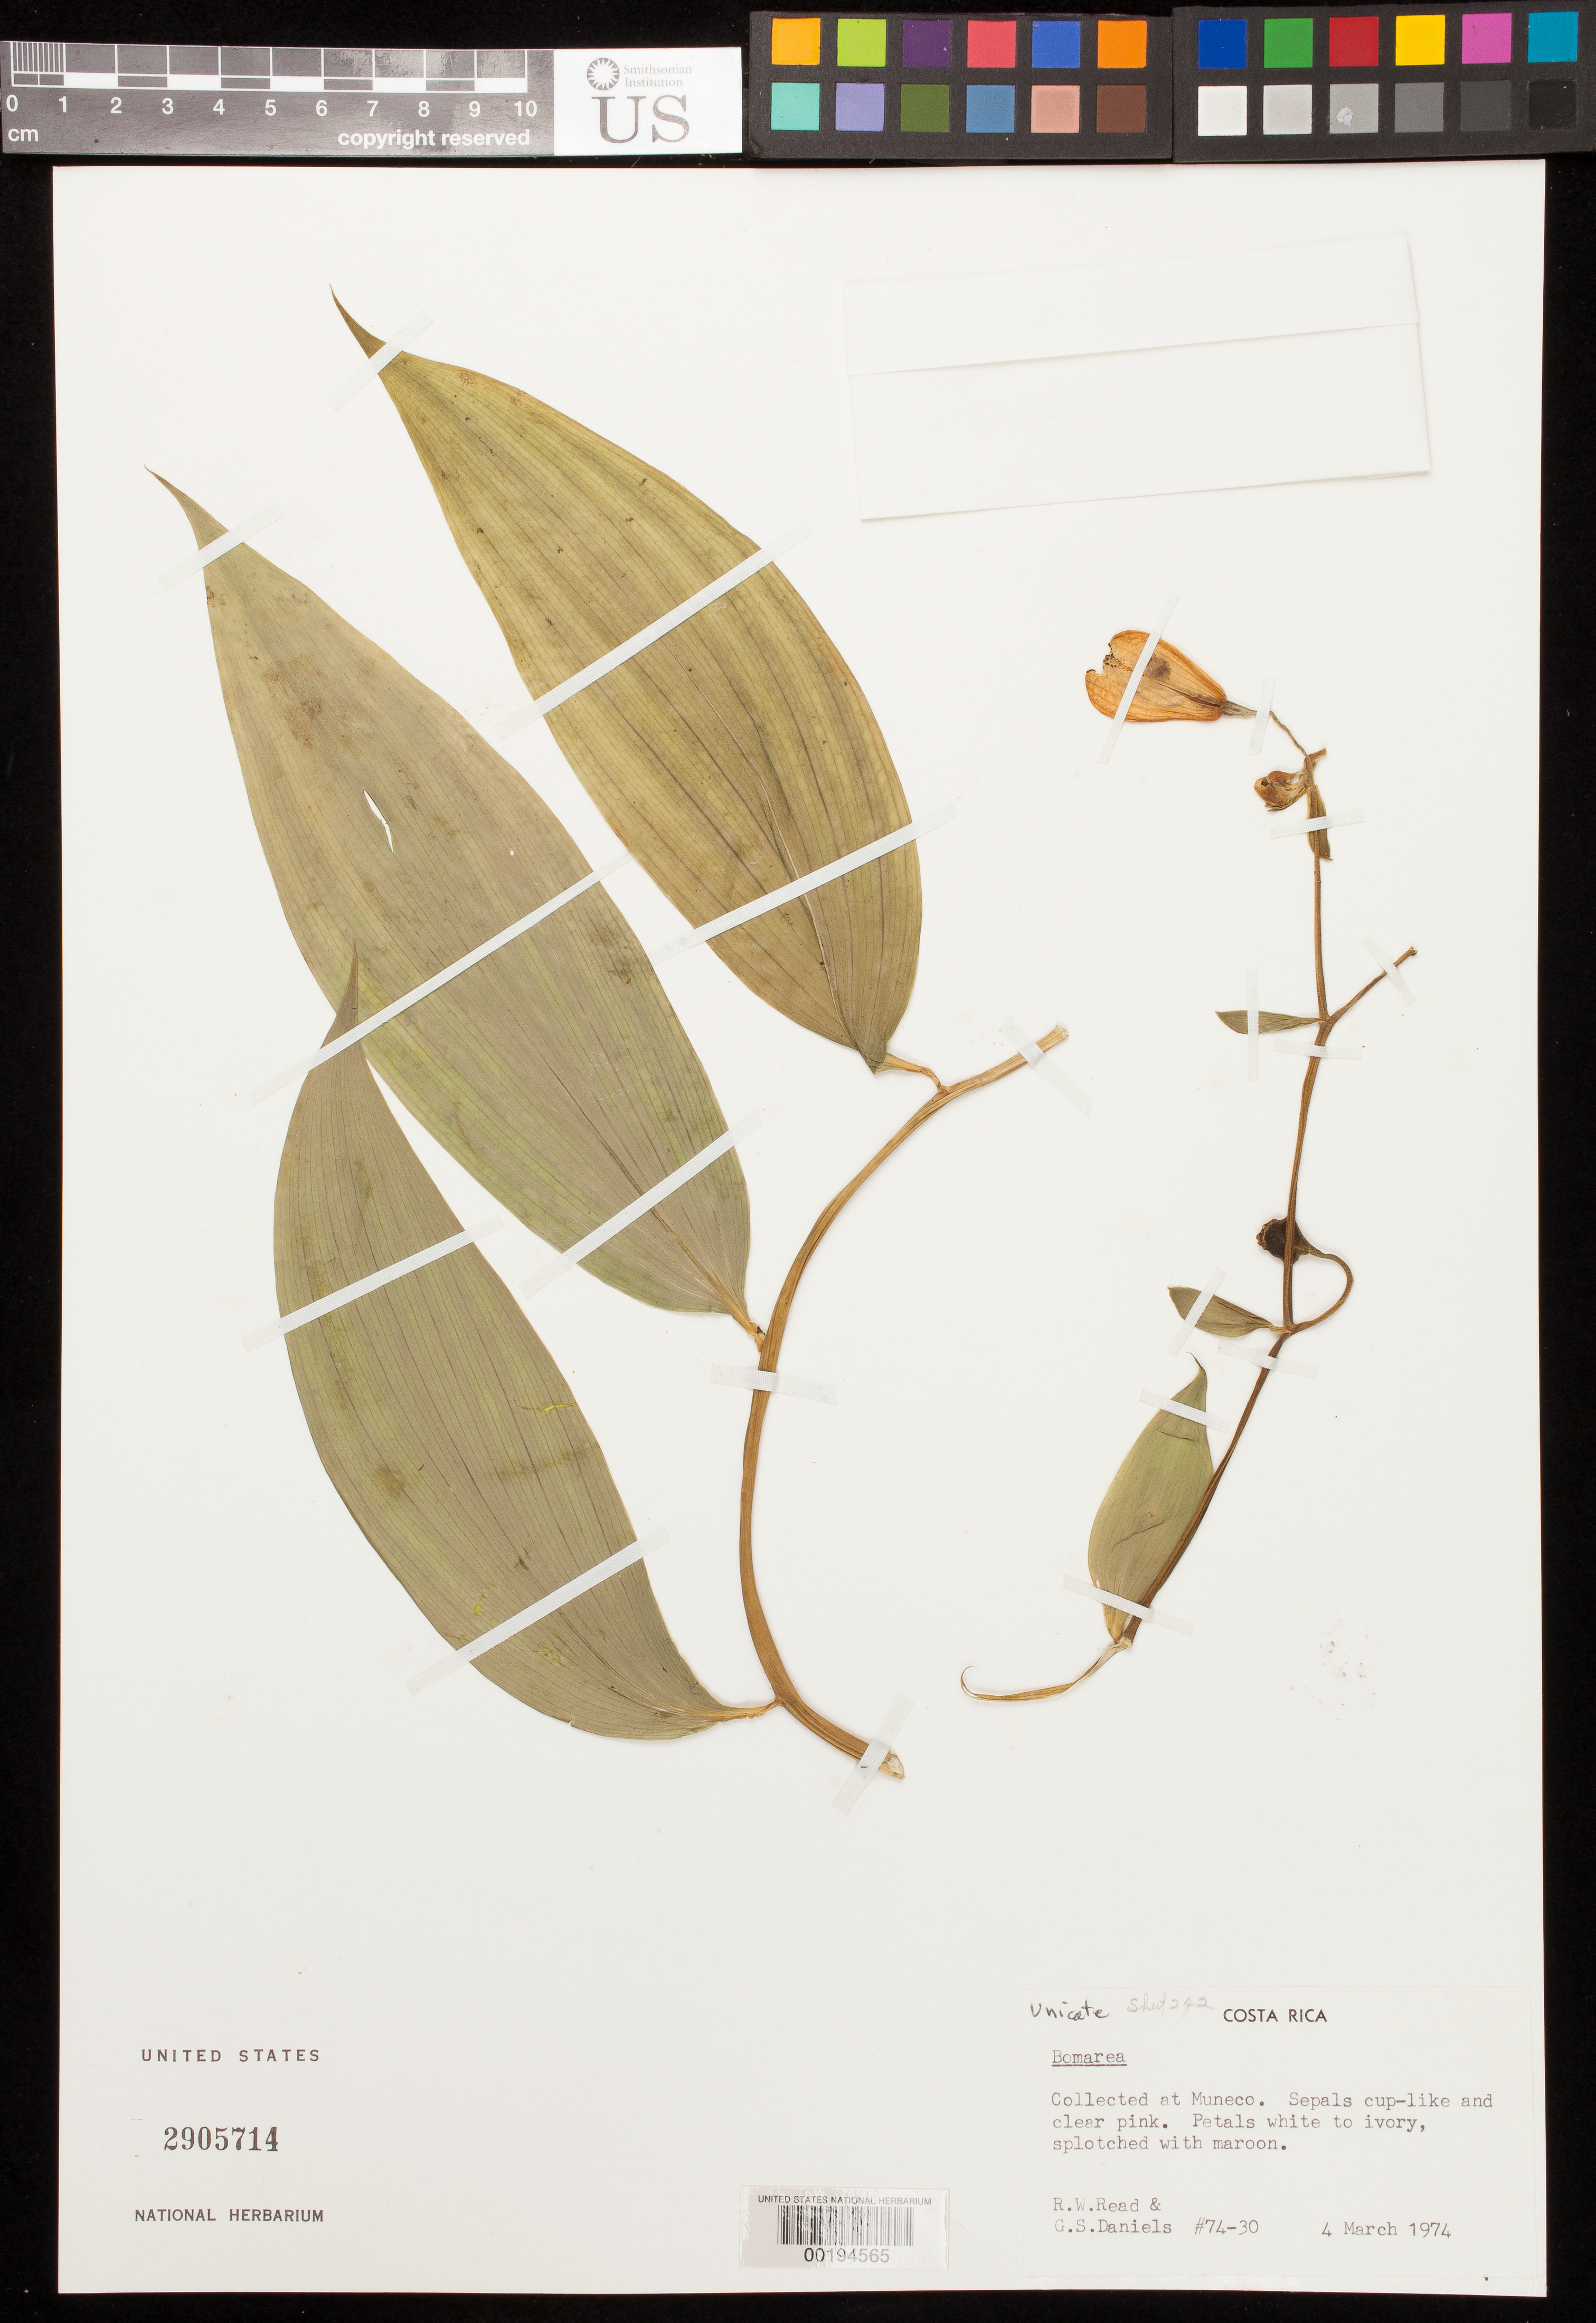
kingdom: Plantae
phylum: Tracheophyta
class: Liliopsida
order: Liliales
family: Alstroemeriaceae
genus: Bomarea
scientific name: Bomarea sp.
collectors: R. W. Read & G. S. Daniels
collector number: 74-30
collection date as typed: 04 Mar 1974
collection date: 1974-03-04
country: Costa Rica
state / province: Alajuela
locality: Along the Tigra - Venado road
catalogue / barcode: US 2905714